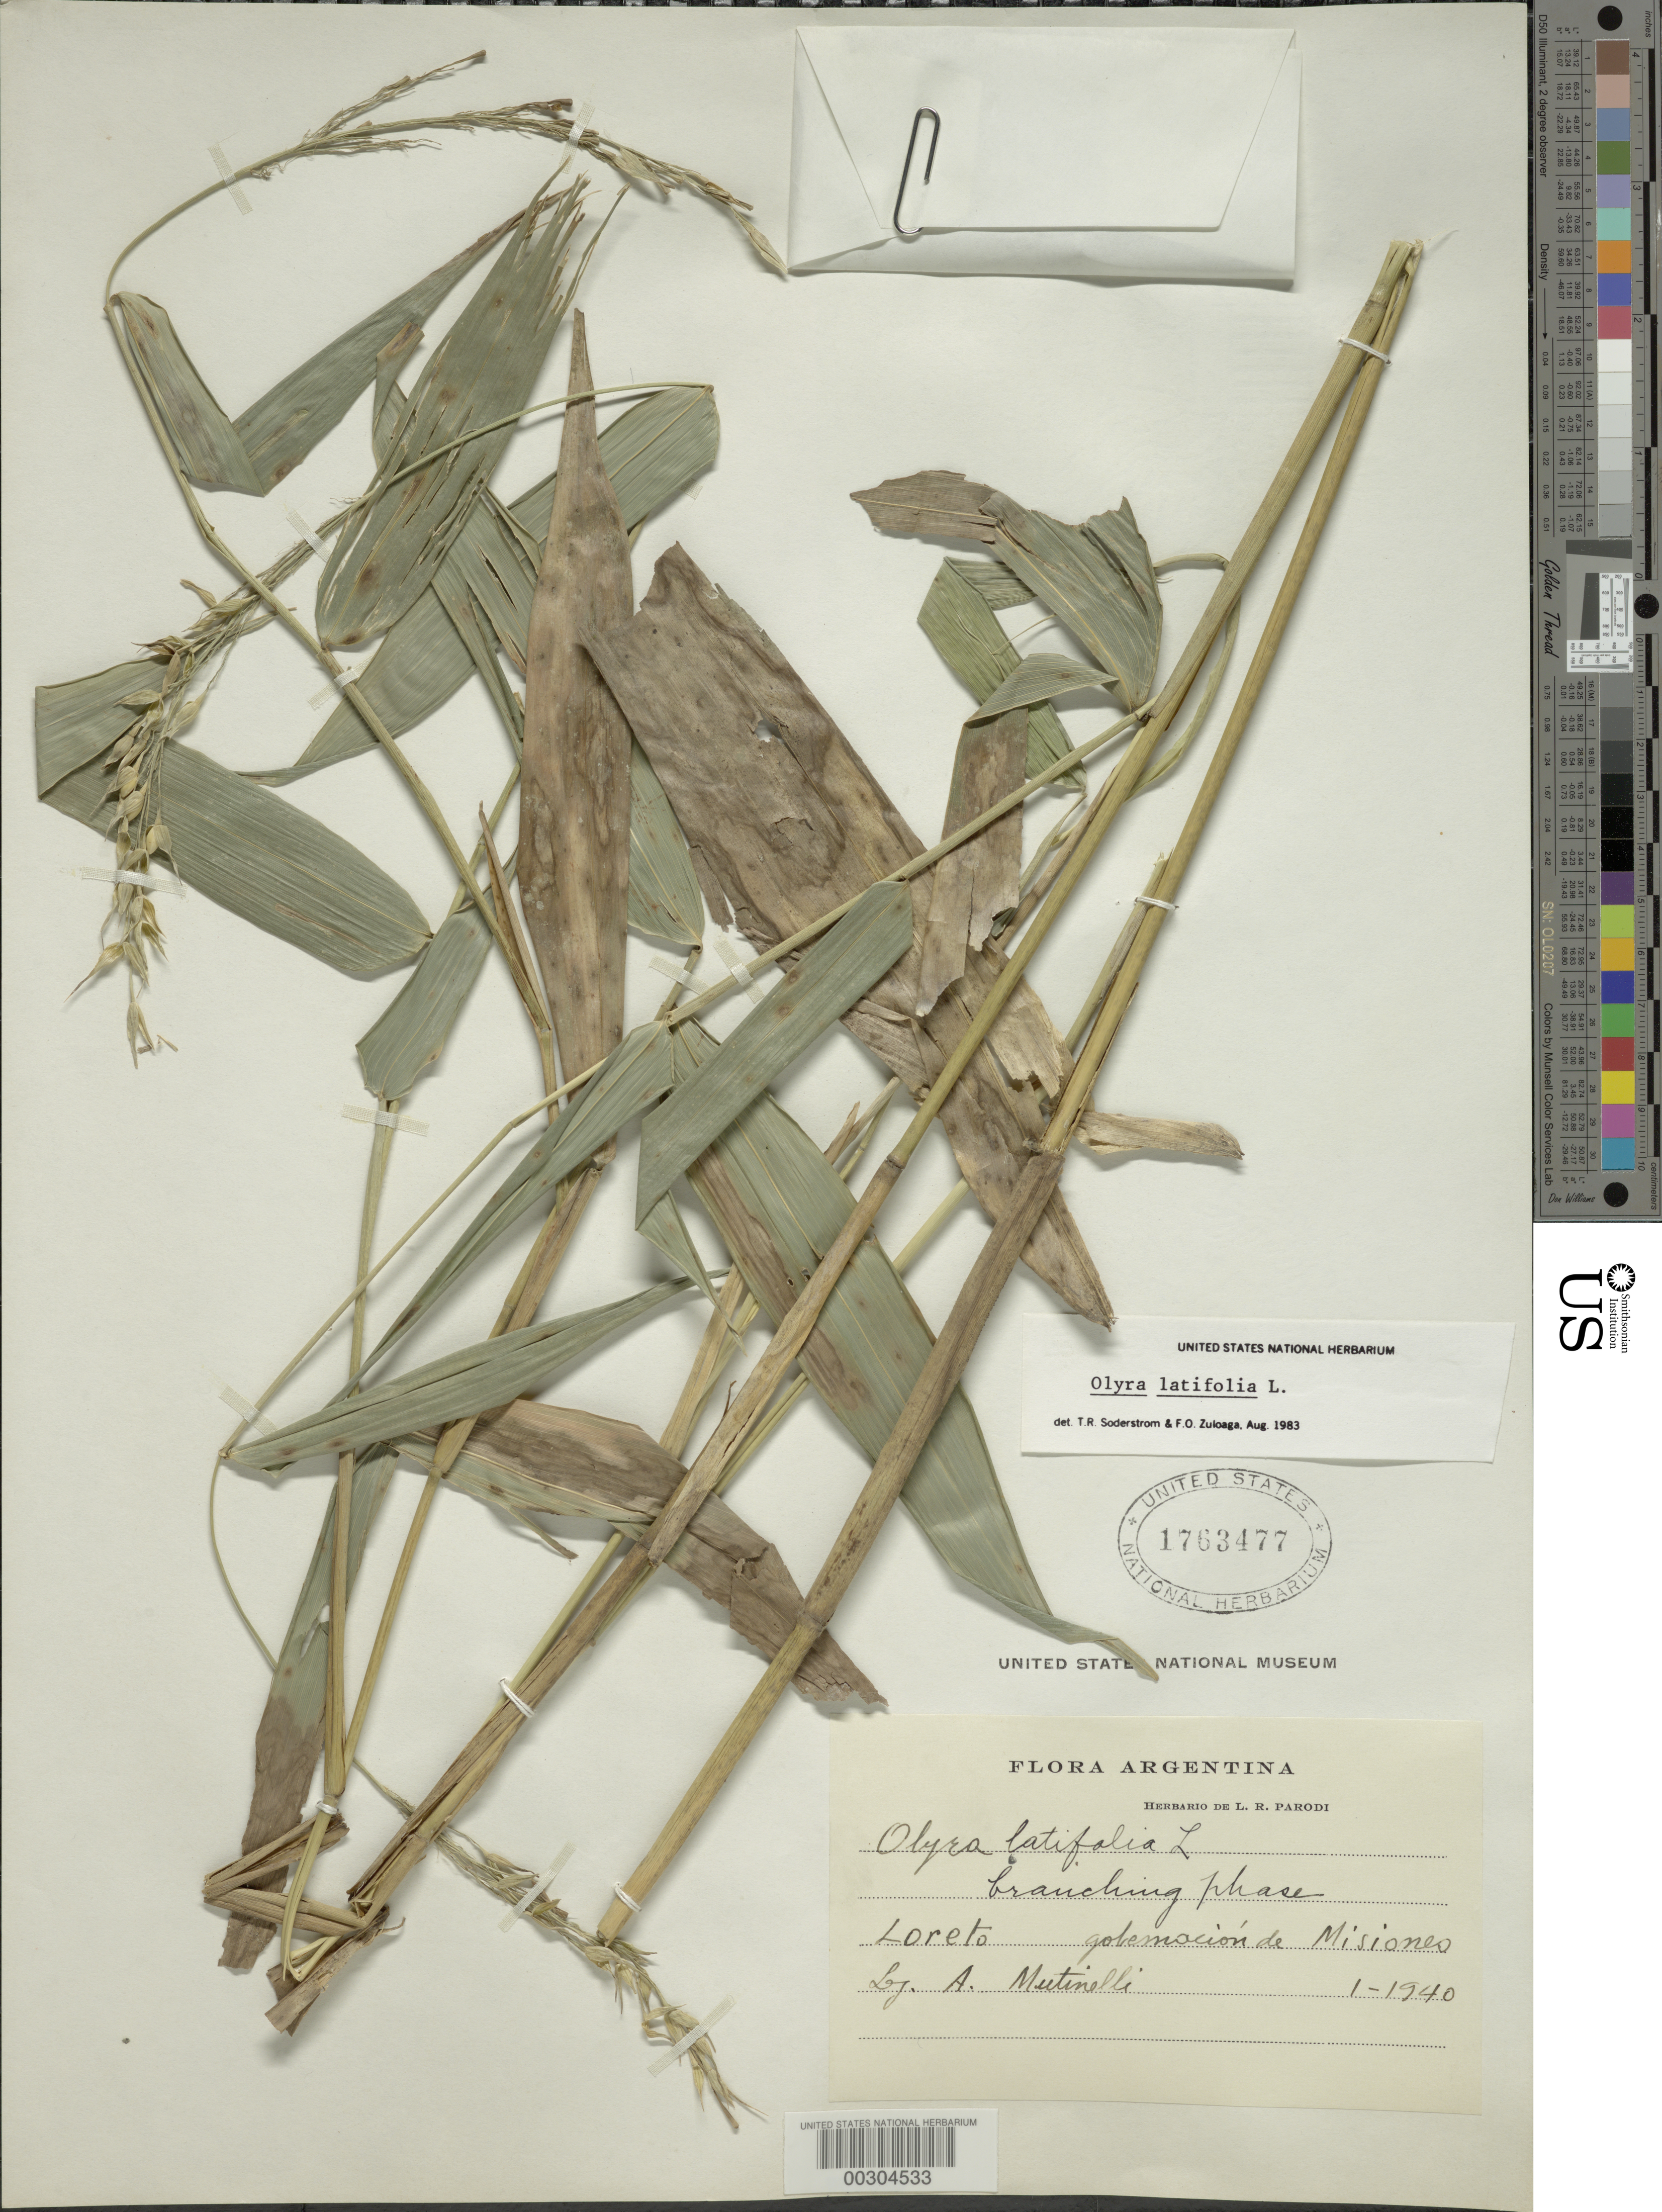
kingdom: Plantae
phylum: Tracheophyta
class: Liliopsida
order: Poales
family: Poaceae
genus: Olyra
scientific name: Olyra latifolia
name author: L.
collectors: A. Mutinelli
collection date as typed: Jan 1940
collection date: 1940-01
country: Argentina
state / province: Misiones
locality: Loreto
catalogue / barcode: US 1763477